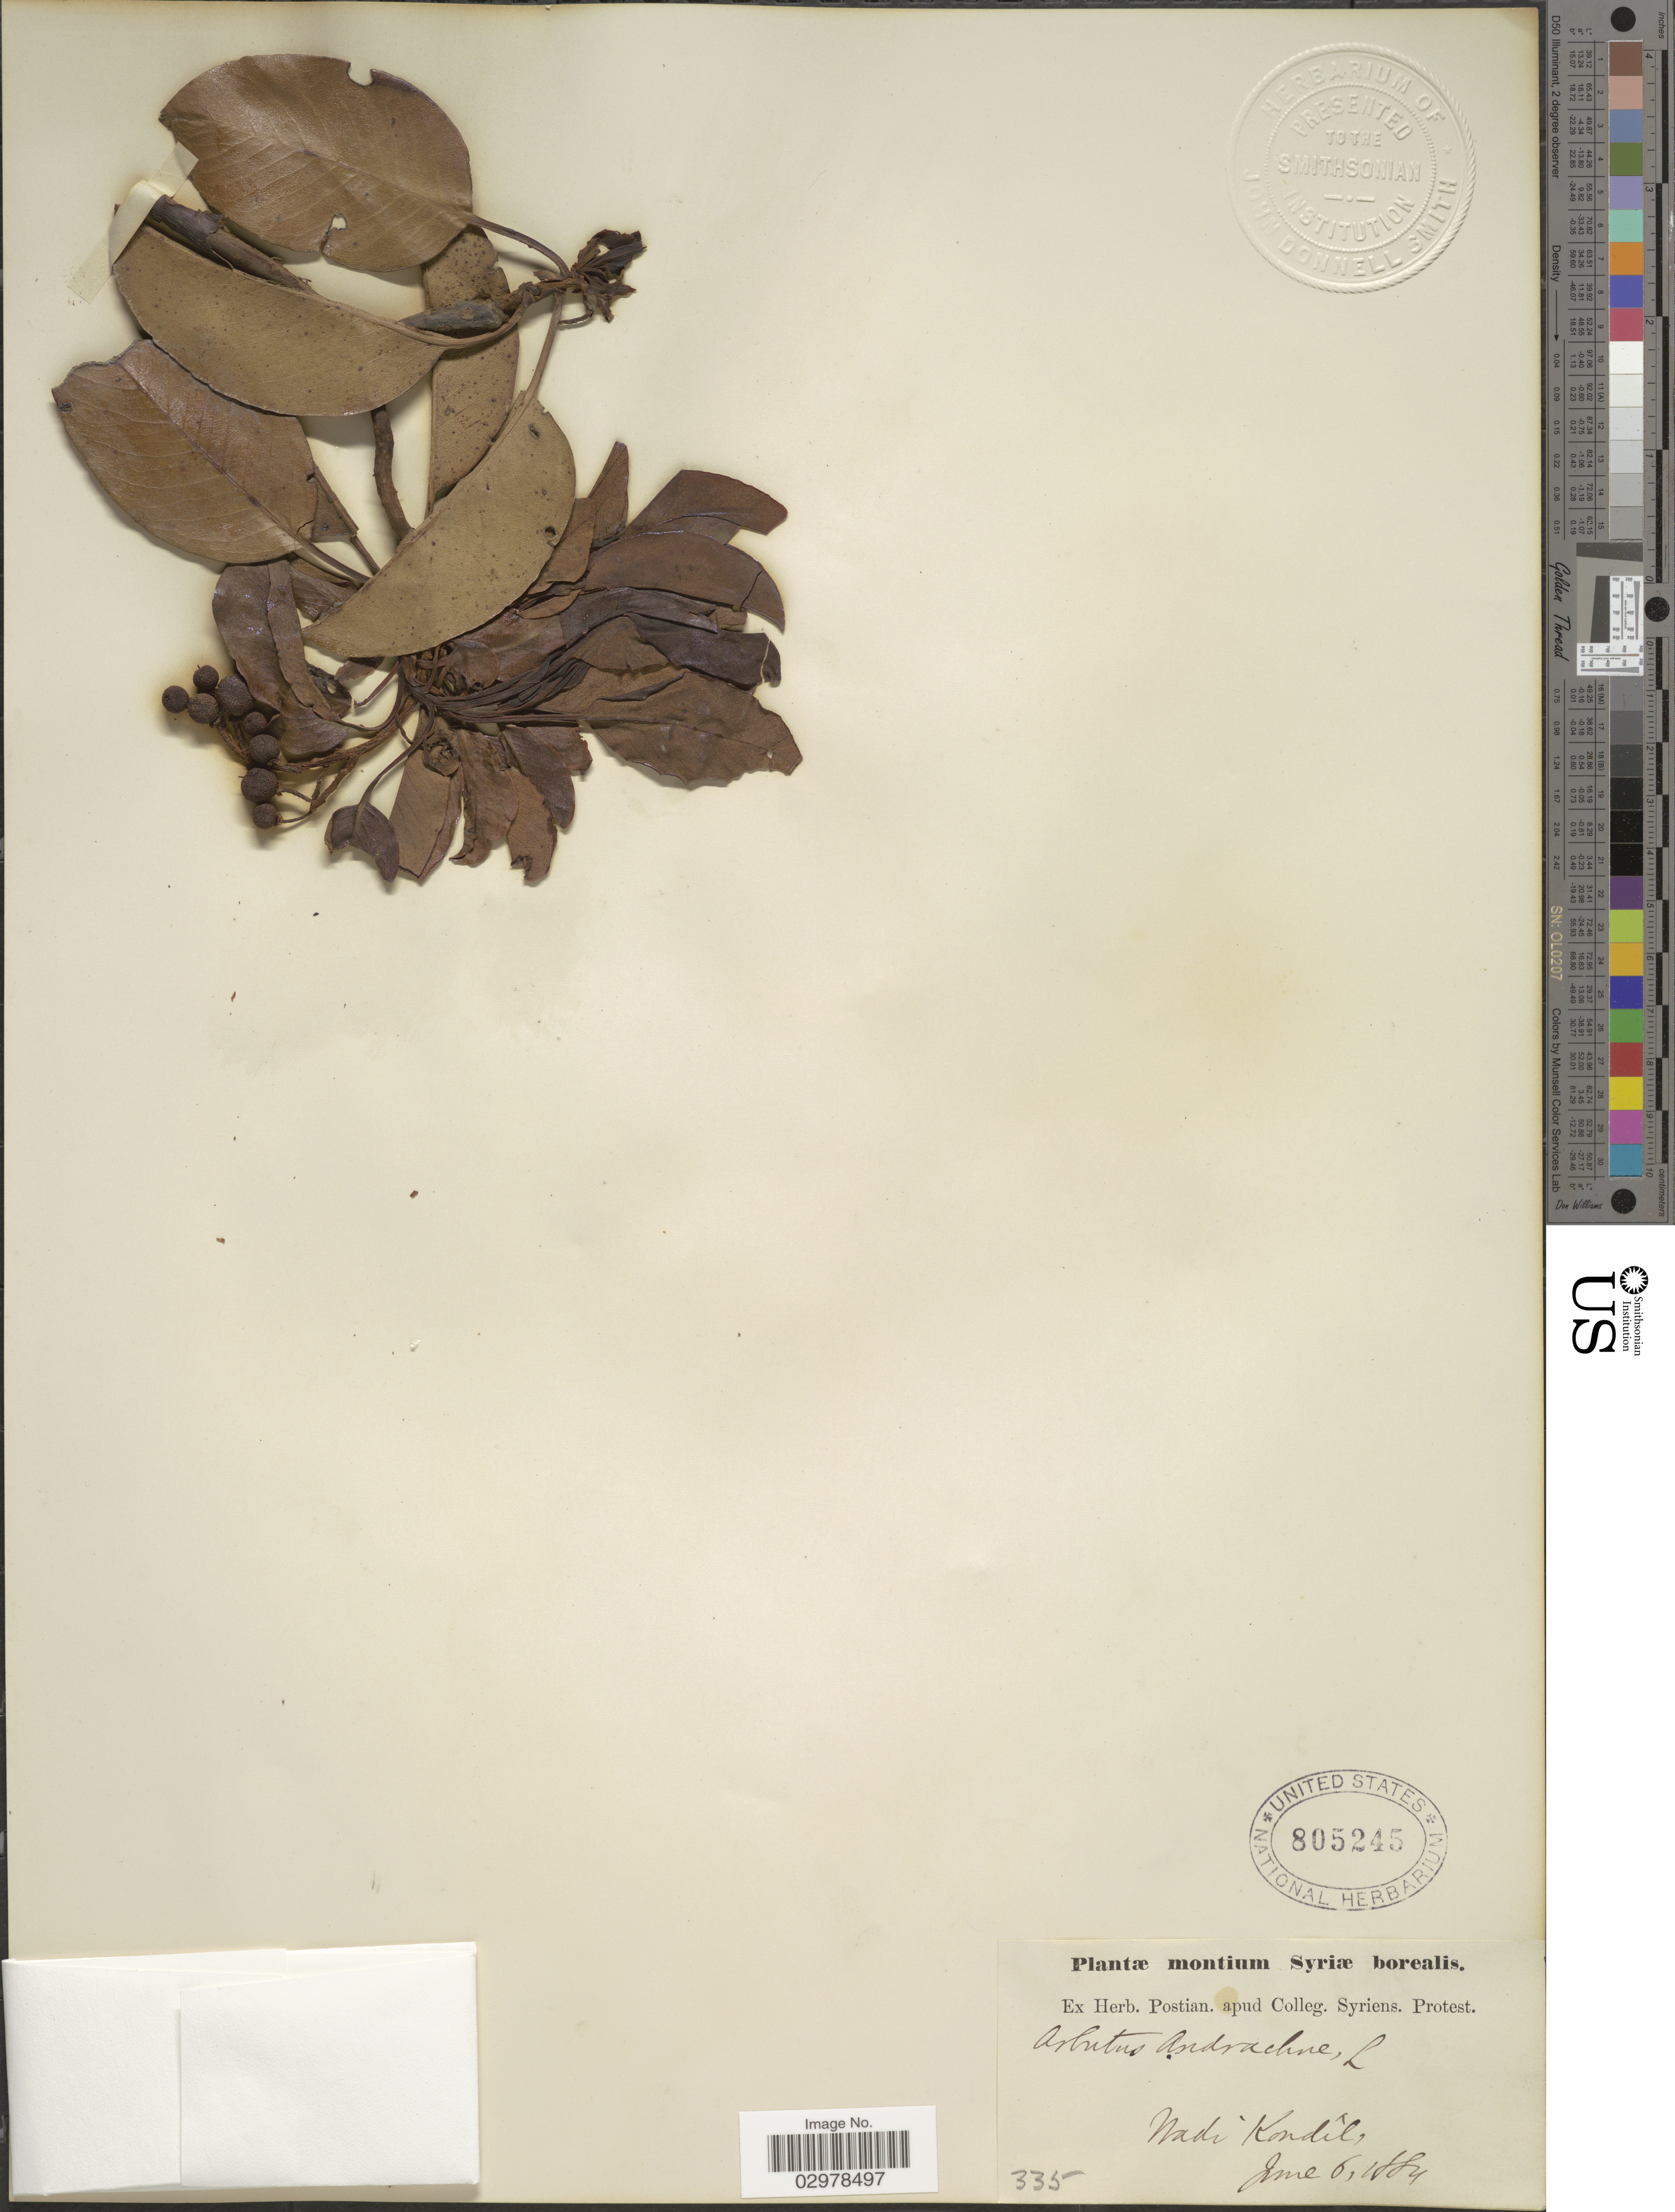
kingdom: Plantae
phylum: Tracheophyta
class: Magnoliopsida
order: Ericales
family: Ericaceae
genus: Arbutus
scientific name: Arbutus andrachne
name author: L.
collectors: ex herb. Postian. apud Colleg. Syriens. Protest. USE "Fannie P. A. Shepard" (10308853) AS PRIMARY COLLECTOR INSTEAD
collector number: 335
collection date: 1884-06-06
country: Syria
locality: Montium Syriae borealis, Wadi Kondil.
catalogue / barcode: US 805245